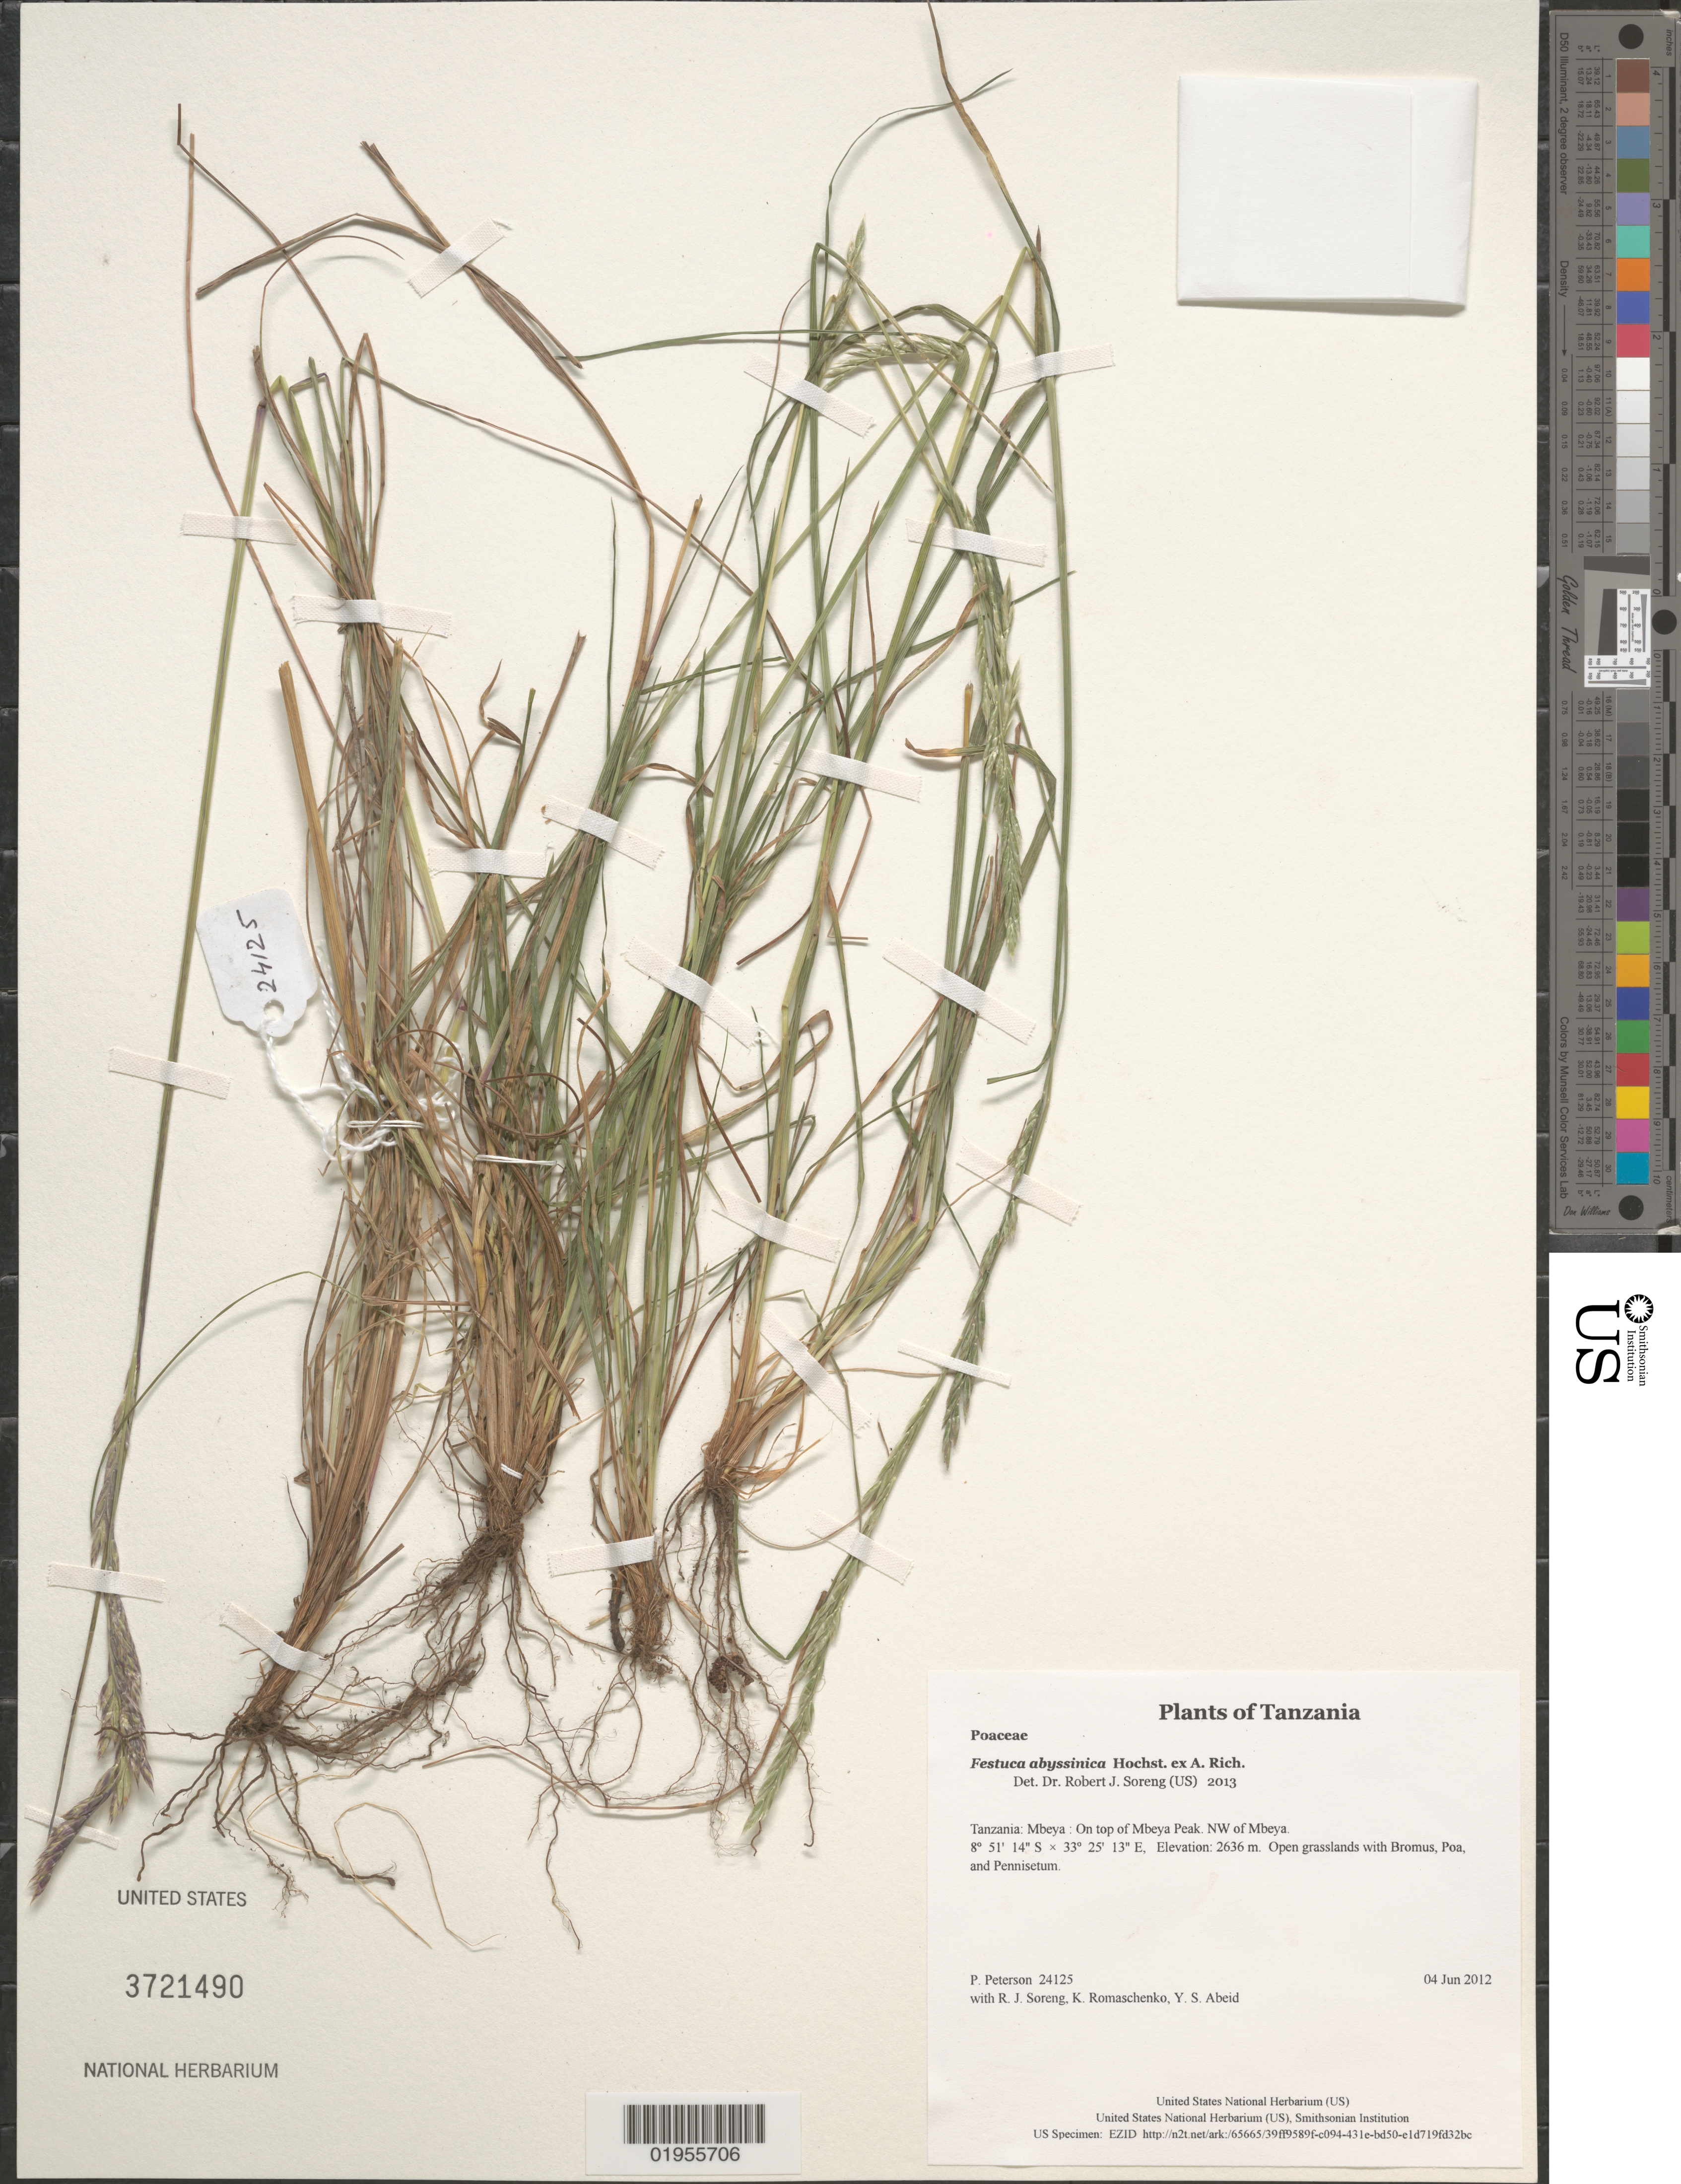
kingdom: Plantae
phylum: Tracheophyta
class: Liliopsida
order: Poales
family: Poaceae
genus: Festuca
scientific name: Festuca abyssinica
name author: Hochst. ex A. Rich.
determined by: Soreng, Robert J., Research Associate (BOT), Smithsonian Institution - National Museum of Natural History (UNITED STATES)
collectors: P. M. Peterson, R. J. Soreng, K. Romaschenko & Y. Abeid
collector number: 24125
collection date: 2012-06-04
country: Tanzania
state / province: Mbeya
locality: On top of Mbeya Peak. NW of Mbeya.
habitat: Open grasslands with Bromus, Poa, and Pennisetum.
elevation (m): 2636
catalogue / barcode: US 3721490